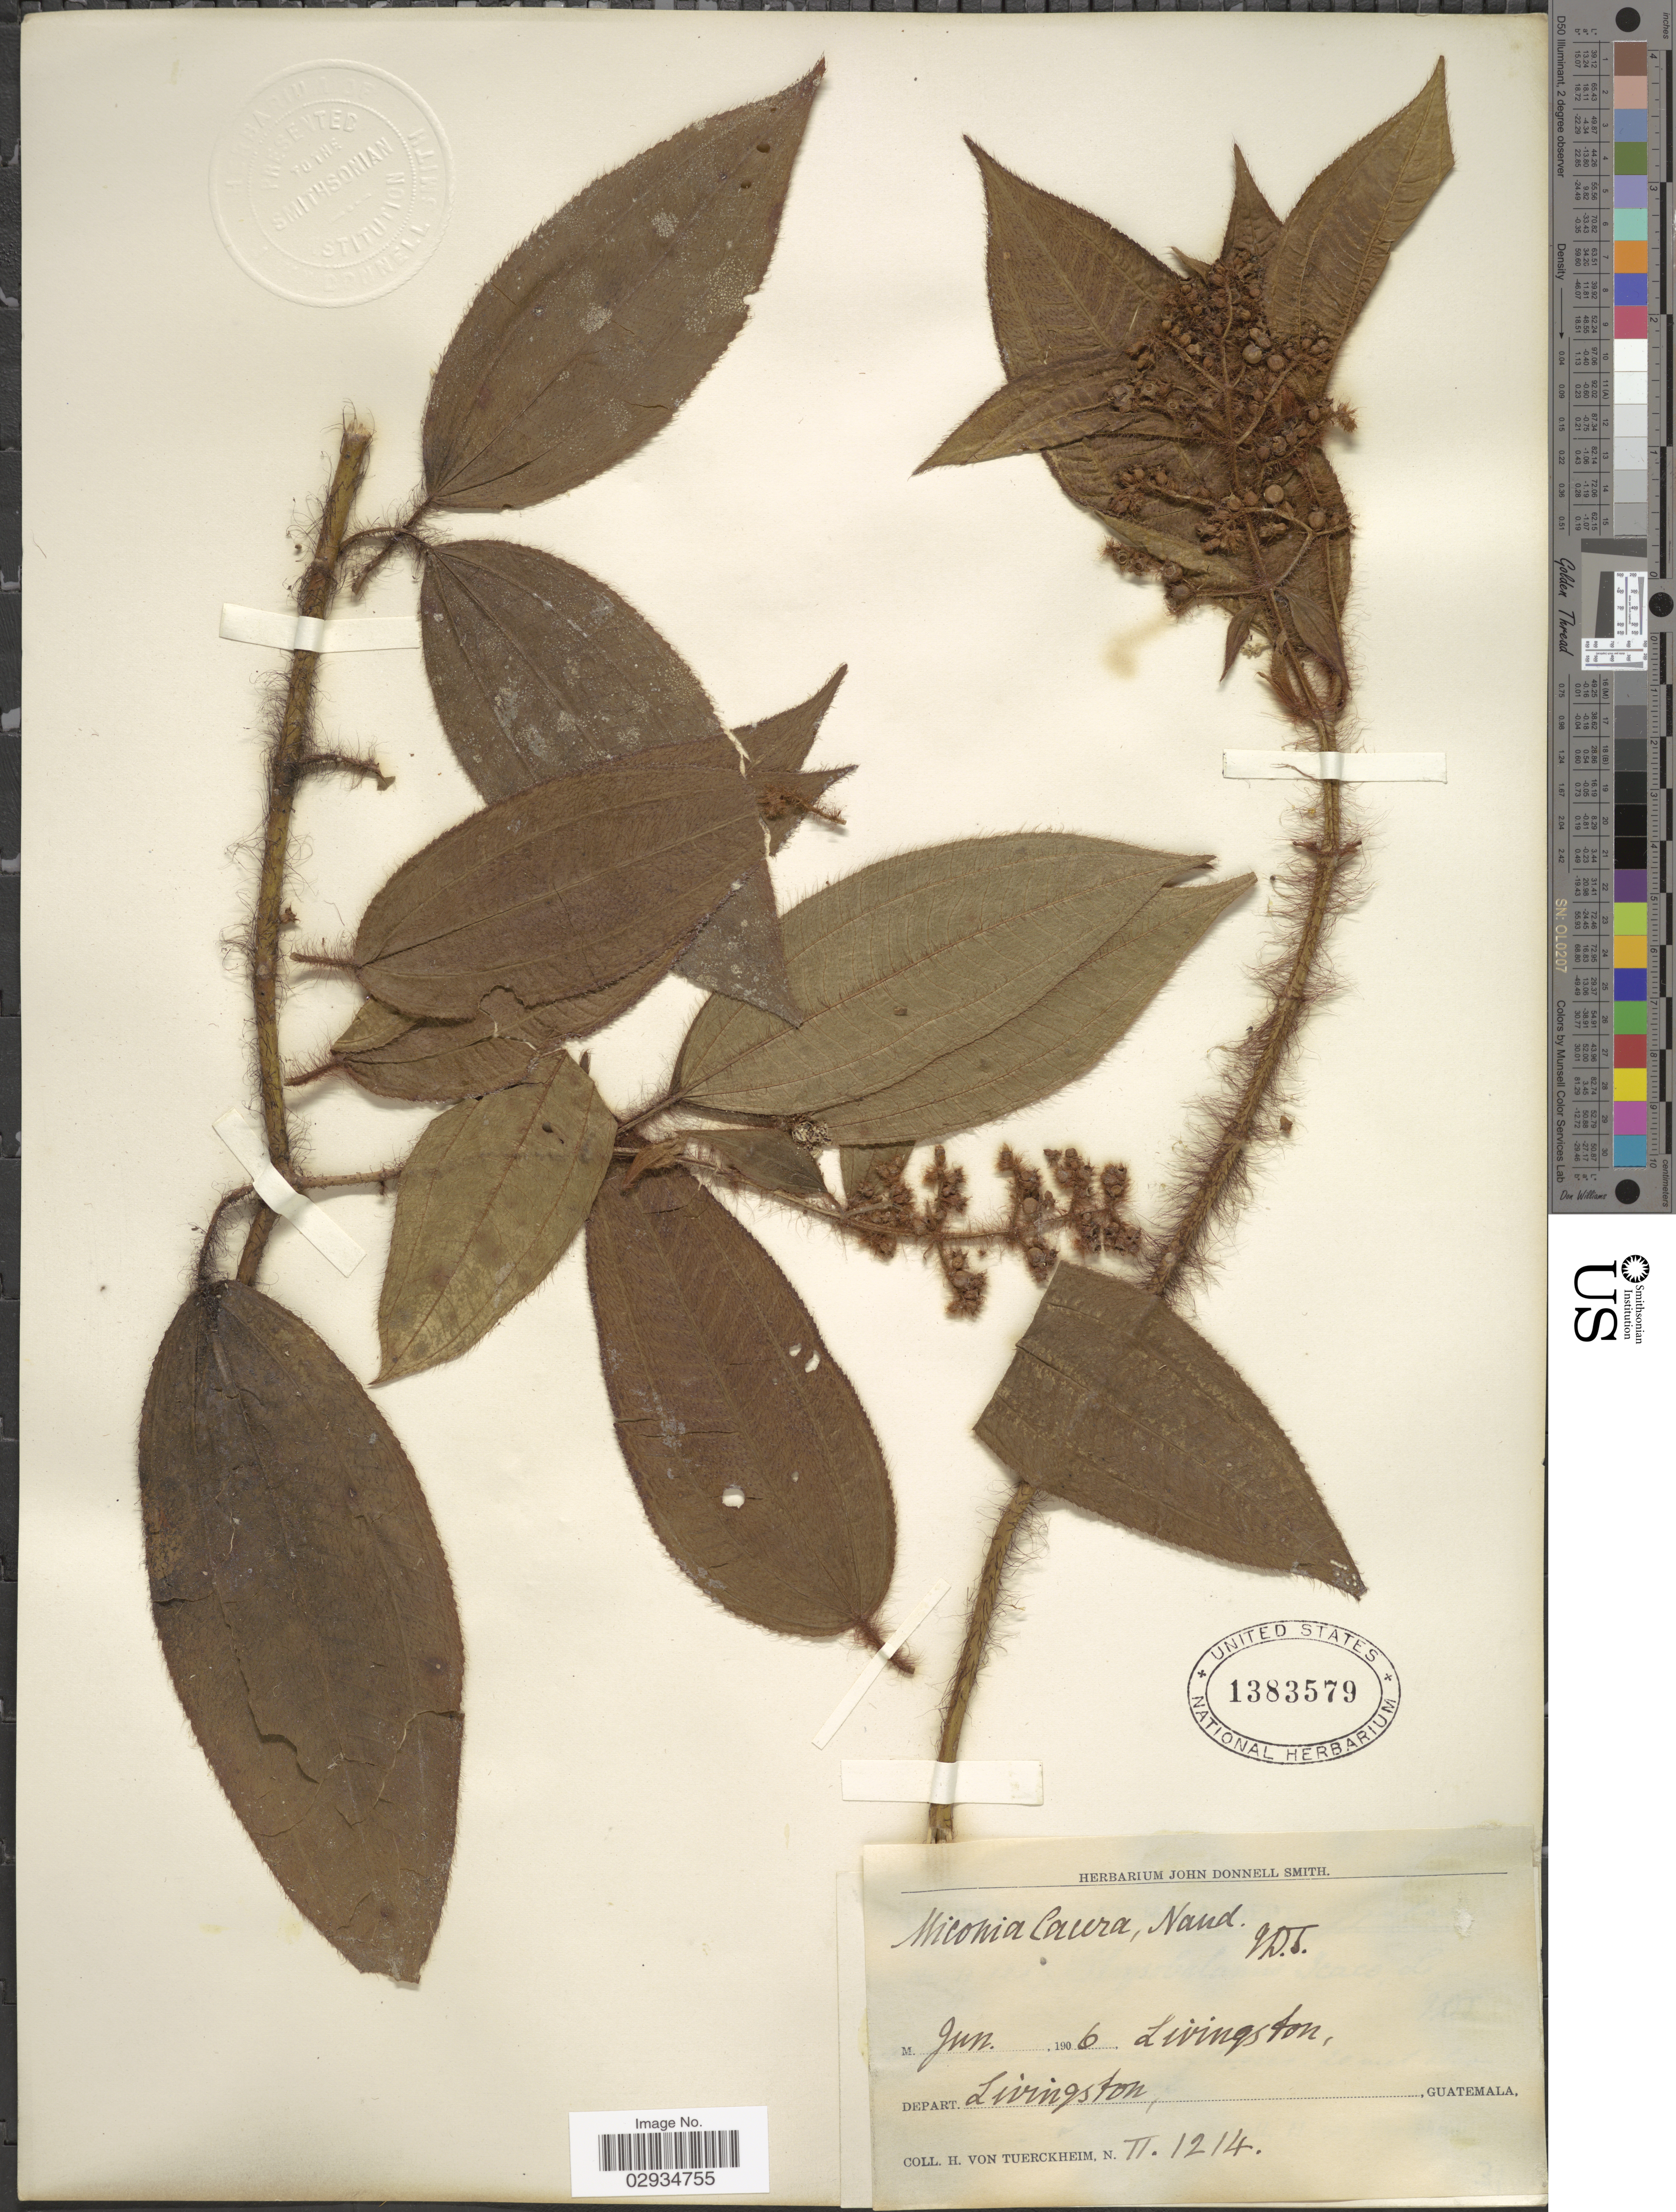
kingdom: Plantae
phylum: Tracheophyta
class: Magnoliopsida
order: Myrtales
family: Melastomataceae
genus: Miconia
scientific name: Miconia lacera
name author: (Bonpl.) Naudin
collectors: H. von Türckheim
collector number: II.1214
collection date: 1906-06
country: Guatemala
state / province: Izabal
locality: Livingston, Depart. Livingston.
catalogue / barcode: US 1383579